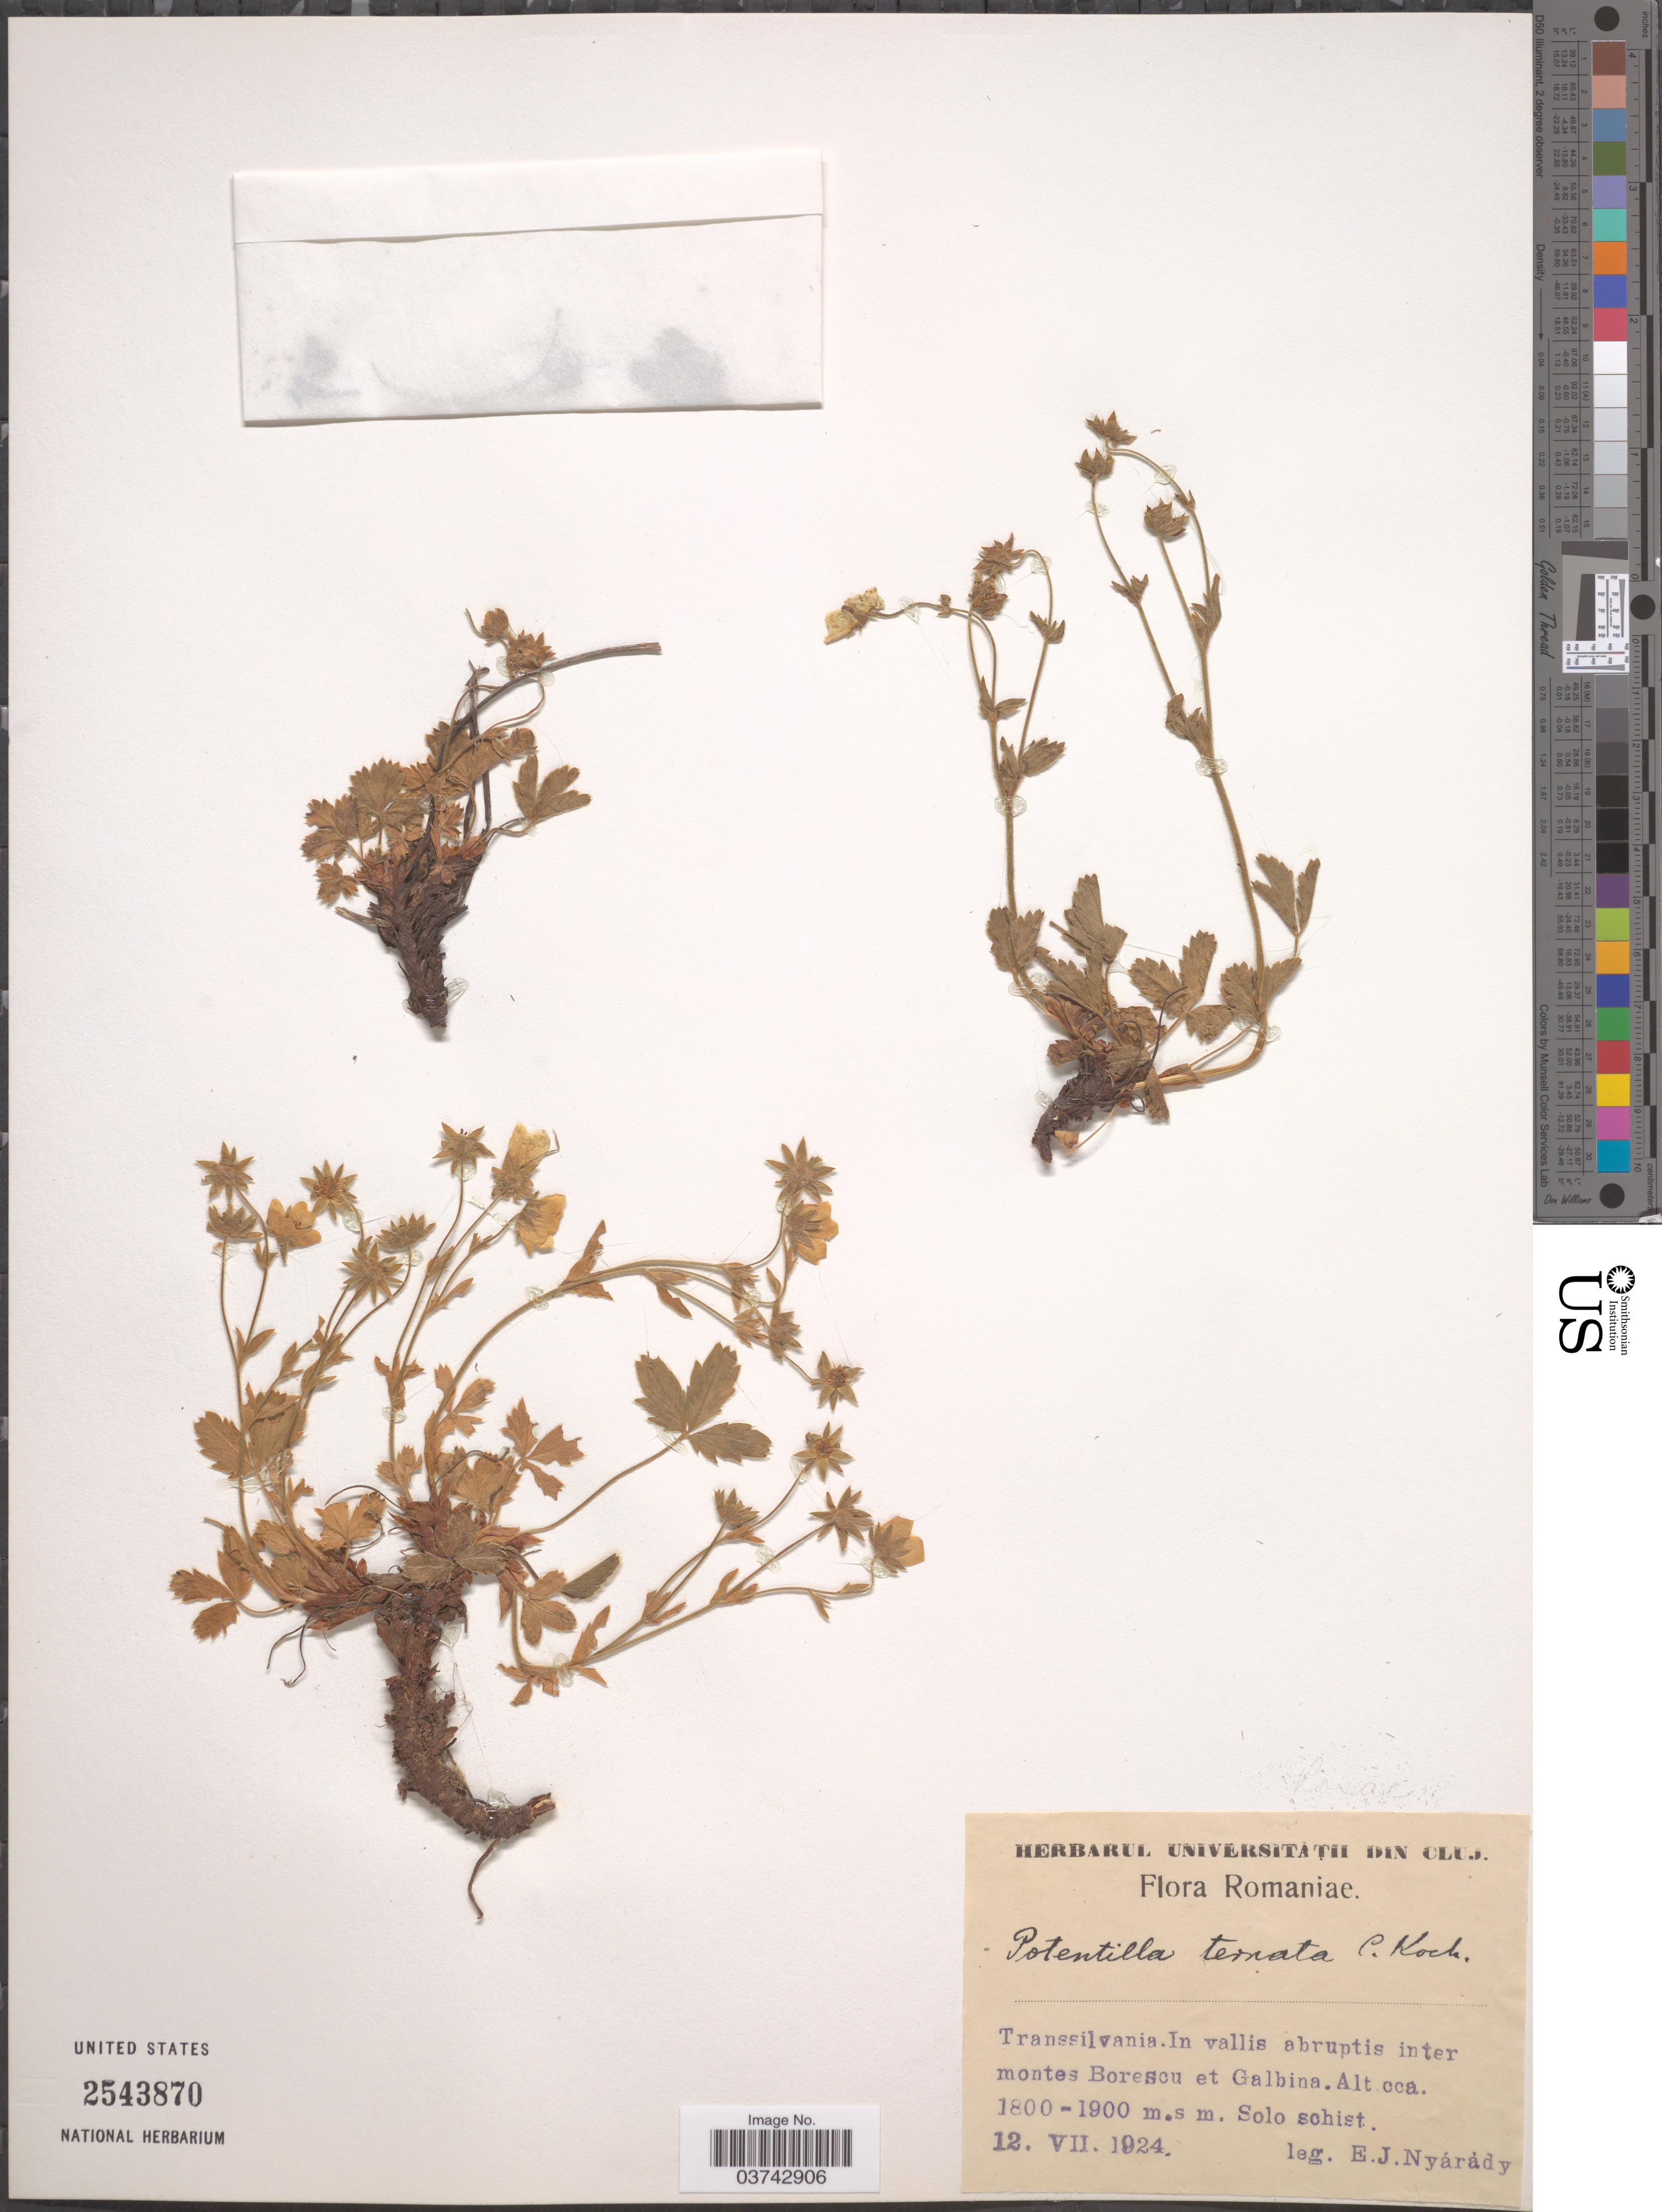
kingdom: Plantae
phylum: Tracheophyta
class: Magnoliopsida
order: Rosales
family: Rosaceae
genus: Potentilla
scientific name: Potentilla ternata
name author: K. Koch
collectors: E. Nyárády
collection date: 1924-07-12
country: Romania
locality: Transsilvania. In vallis abruptis inter montes Borescu et Galbina.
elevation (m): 1800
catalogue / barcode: US 2543870